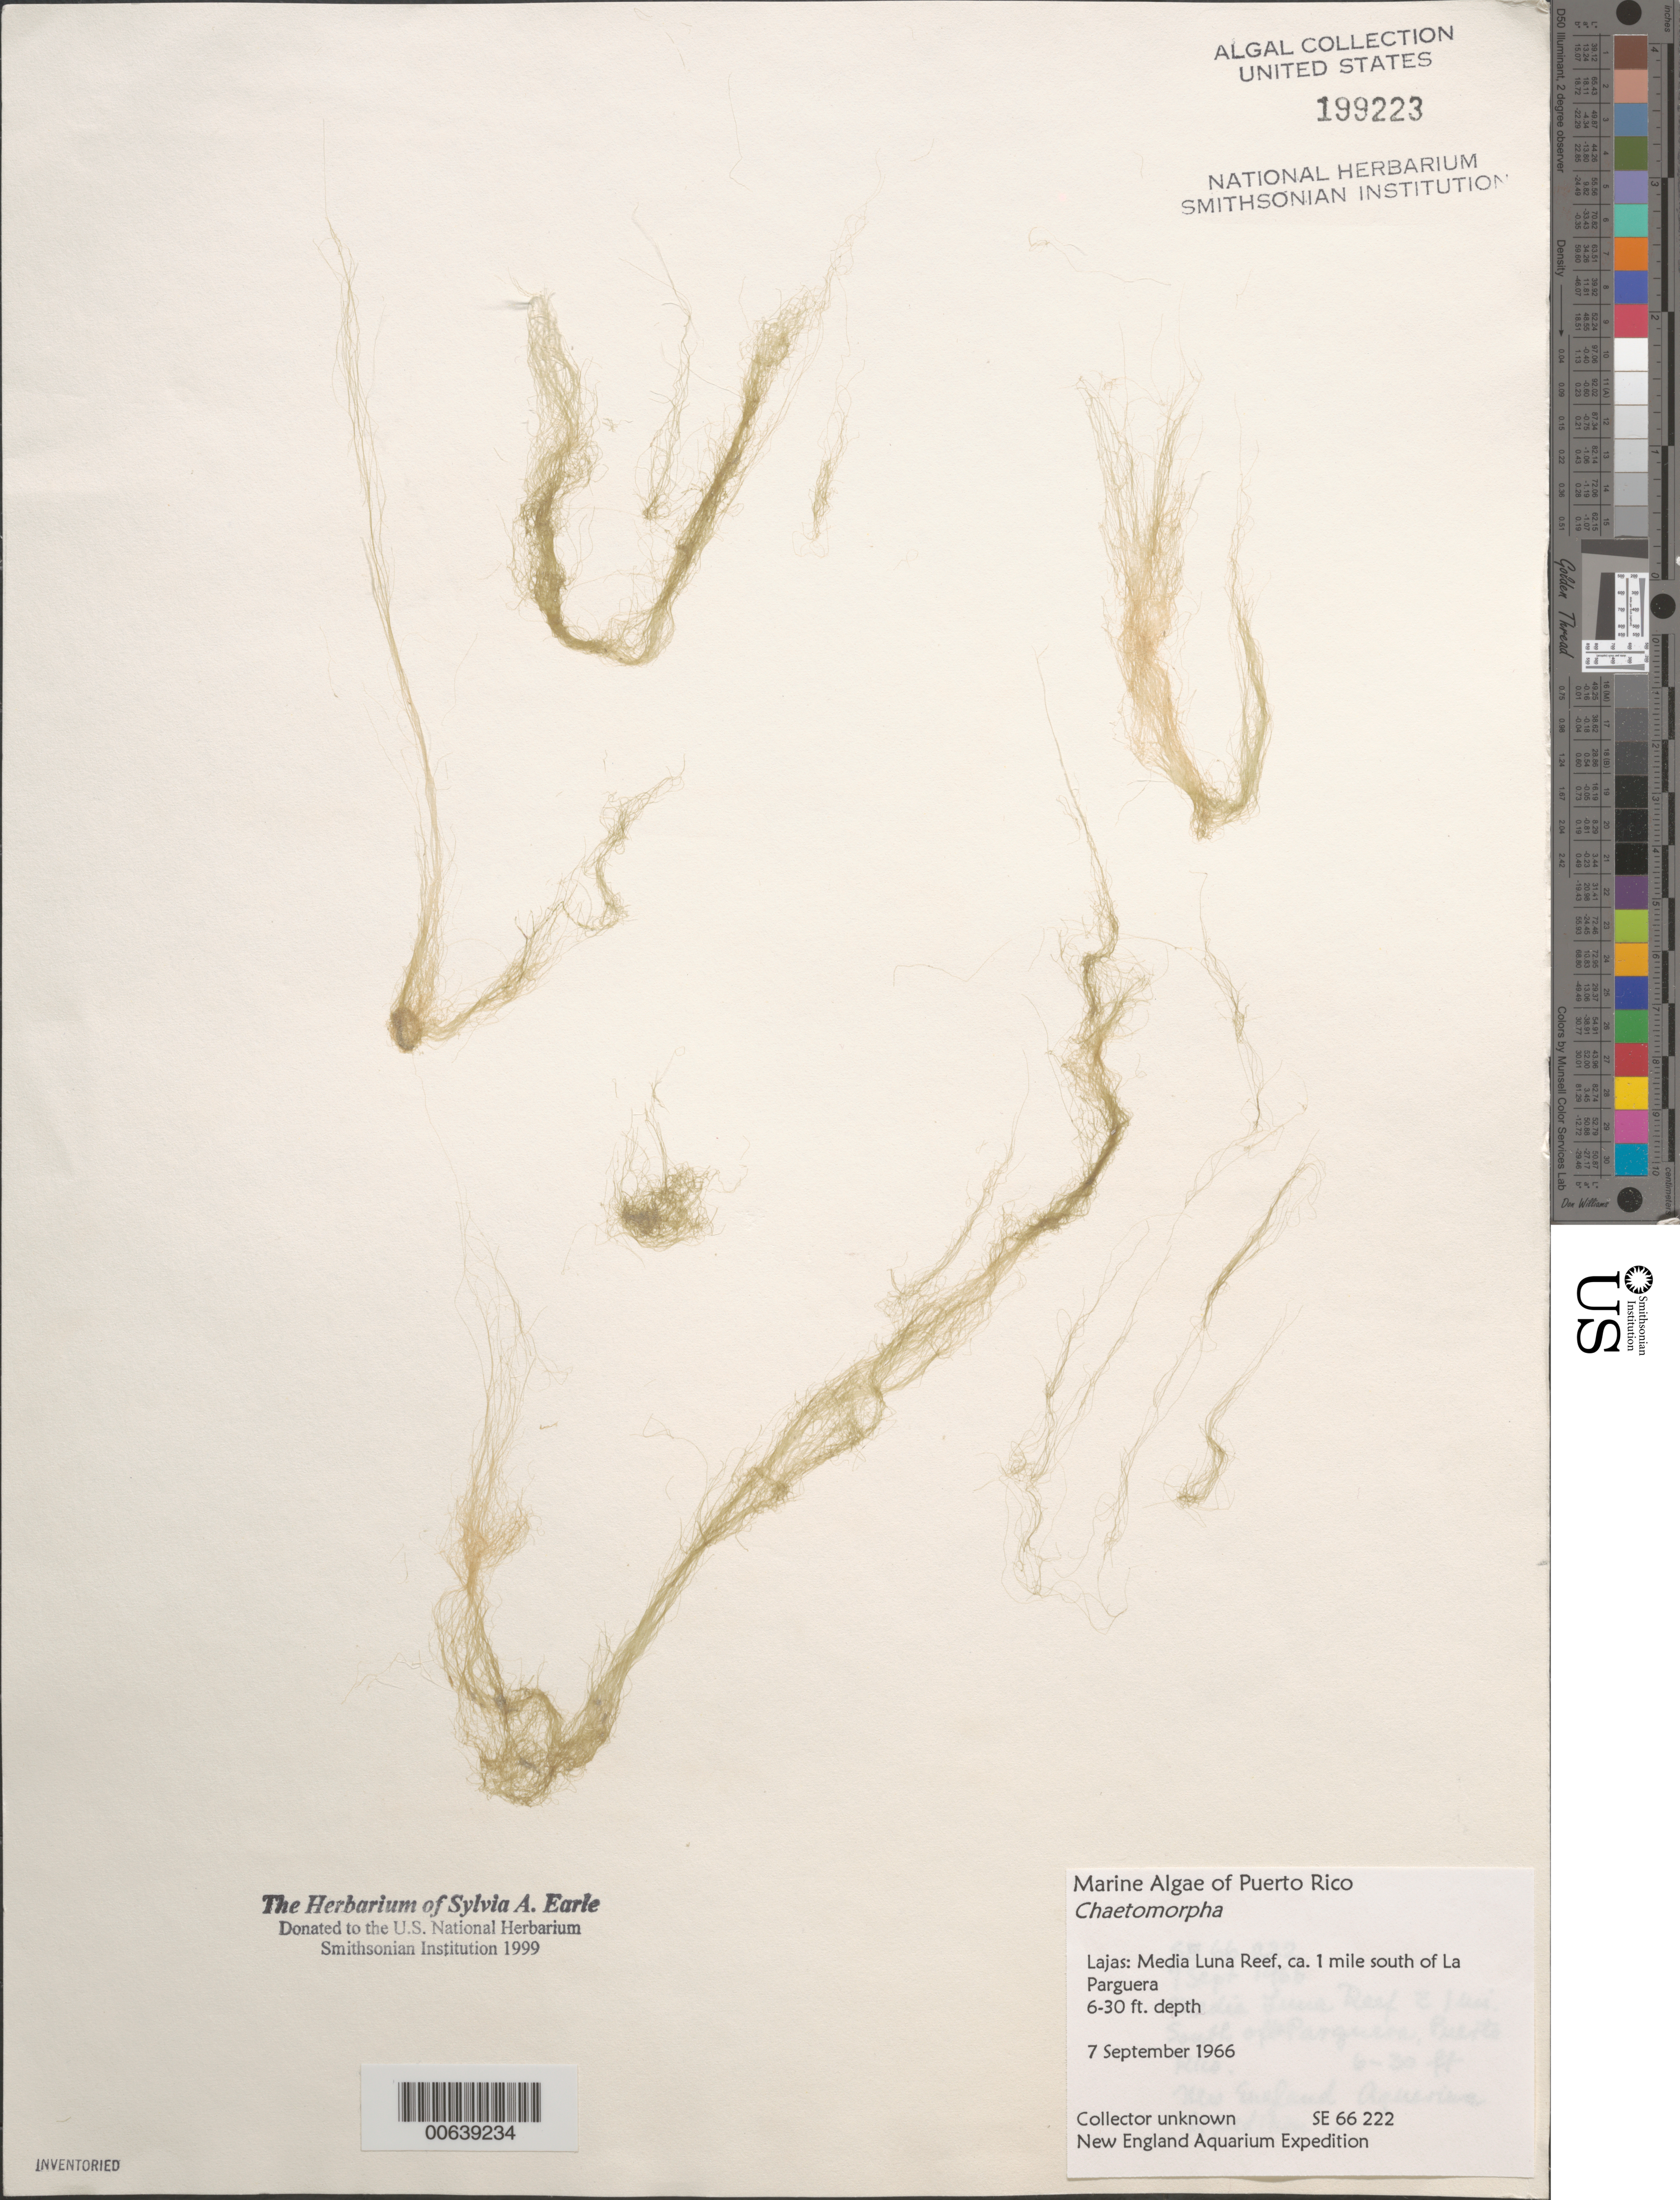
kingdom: Plantae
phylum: Chlorophyta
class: Ulvophyceae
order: Cladophorales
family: Cladophoraceae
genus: Chaetomorpha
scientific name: Chaetomorpha sp.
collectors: S. A. Earle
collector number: SE 66222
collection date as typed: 07 Sep 1966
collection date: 1966-09-07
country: Puerto Rico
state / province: Lajas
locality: Media Luna Reef, ca. 1 mile south of La Parguera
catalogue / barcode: US 199223